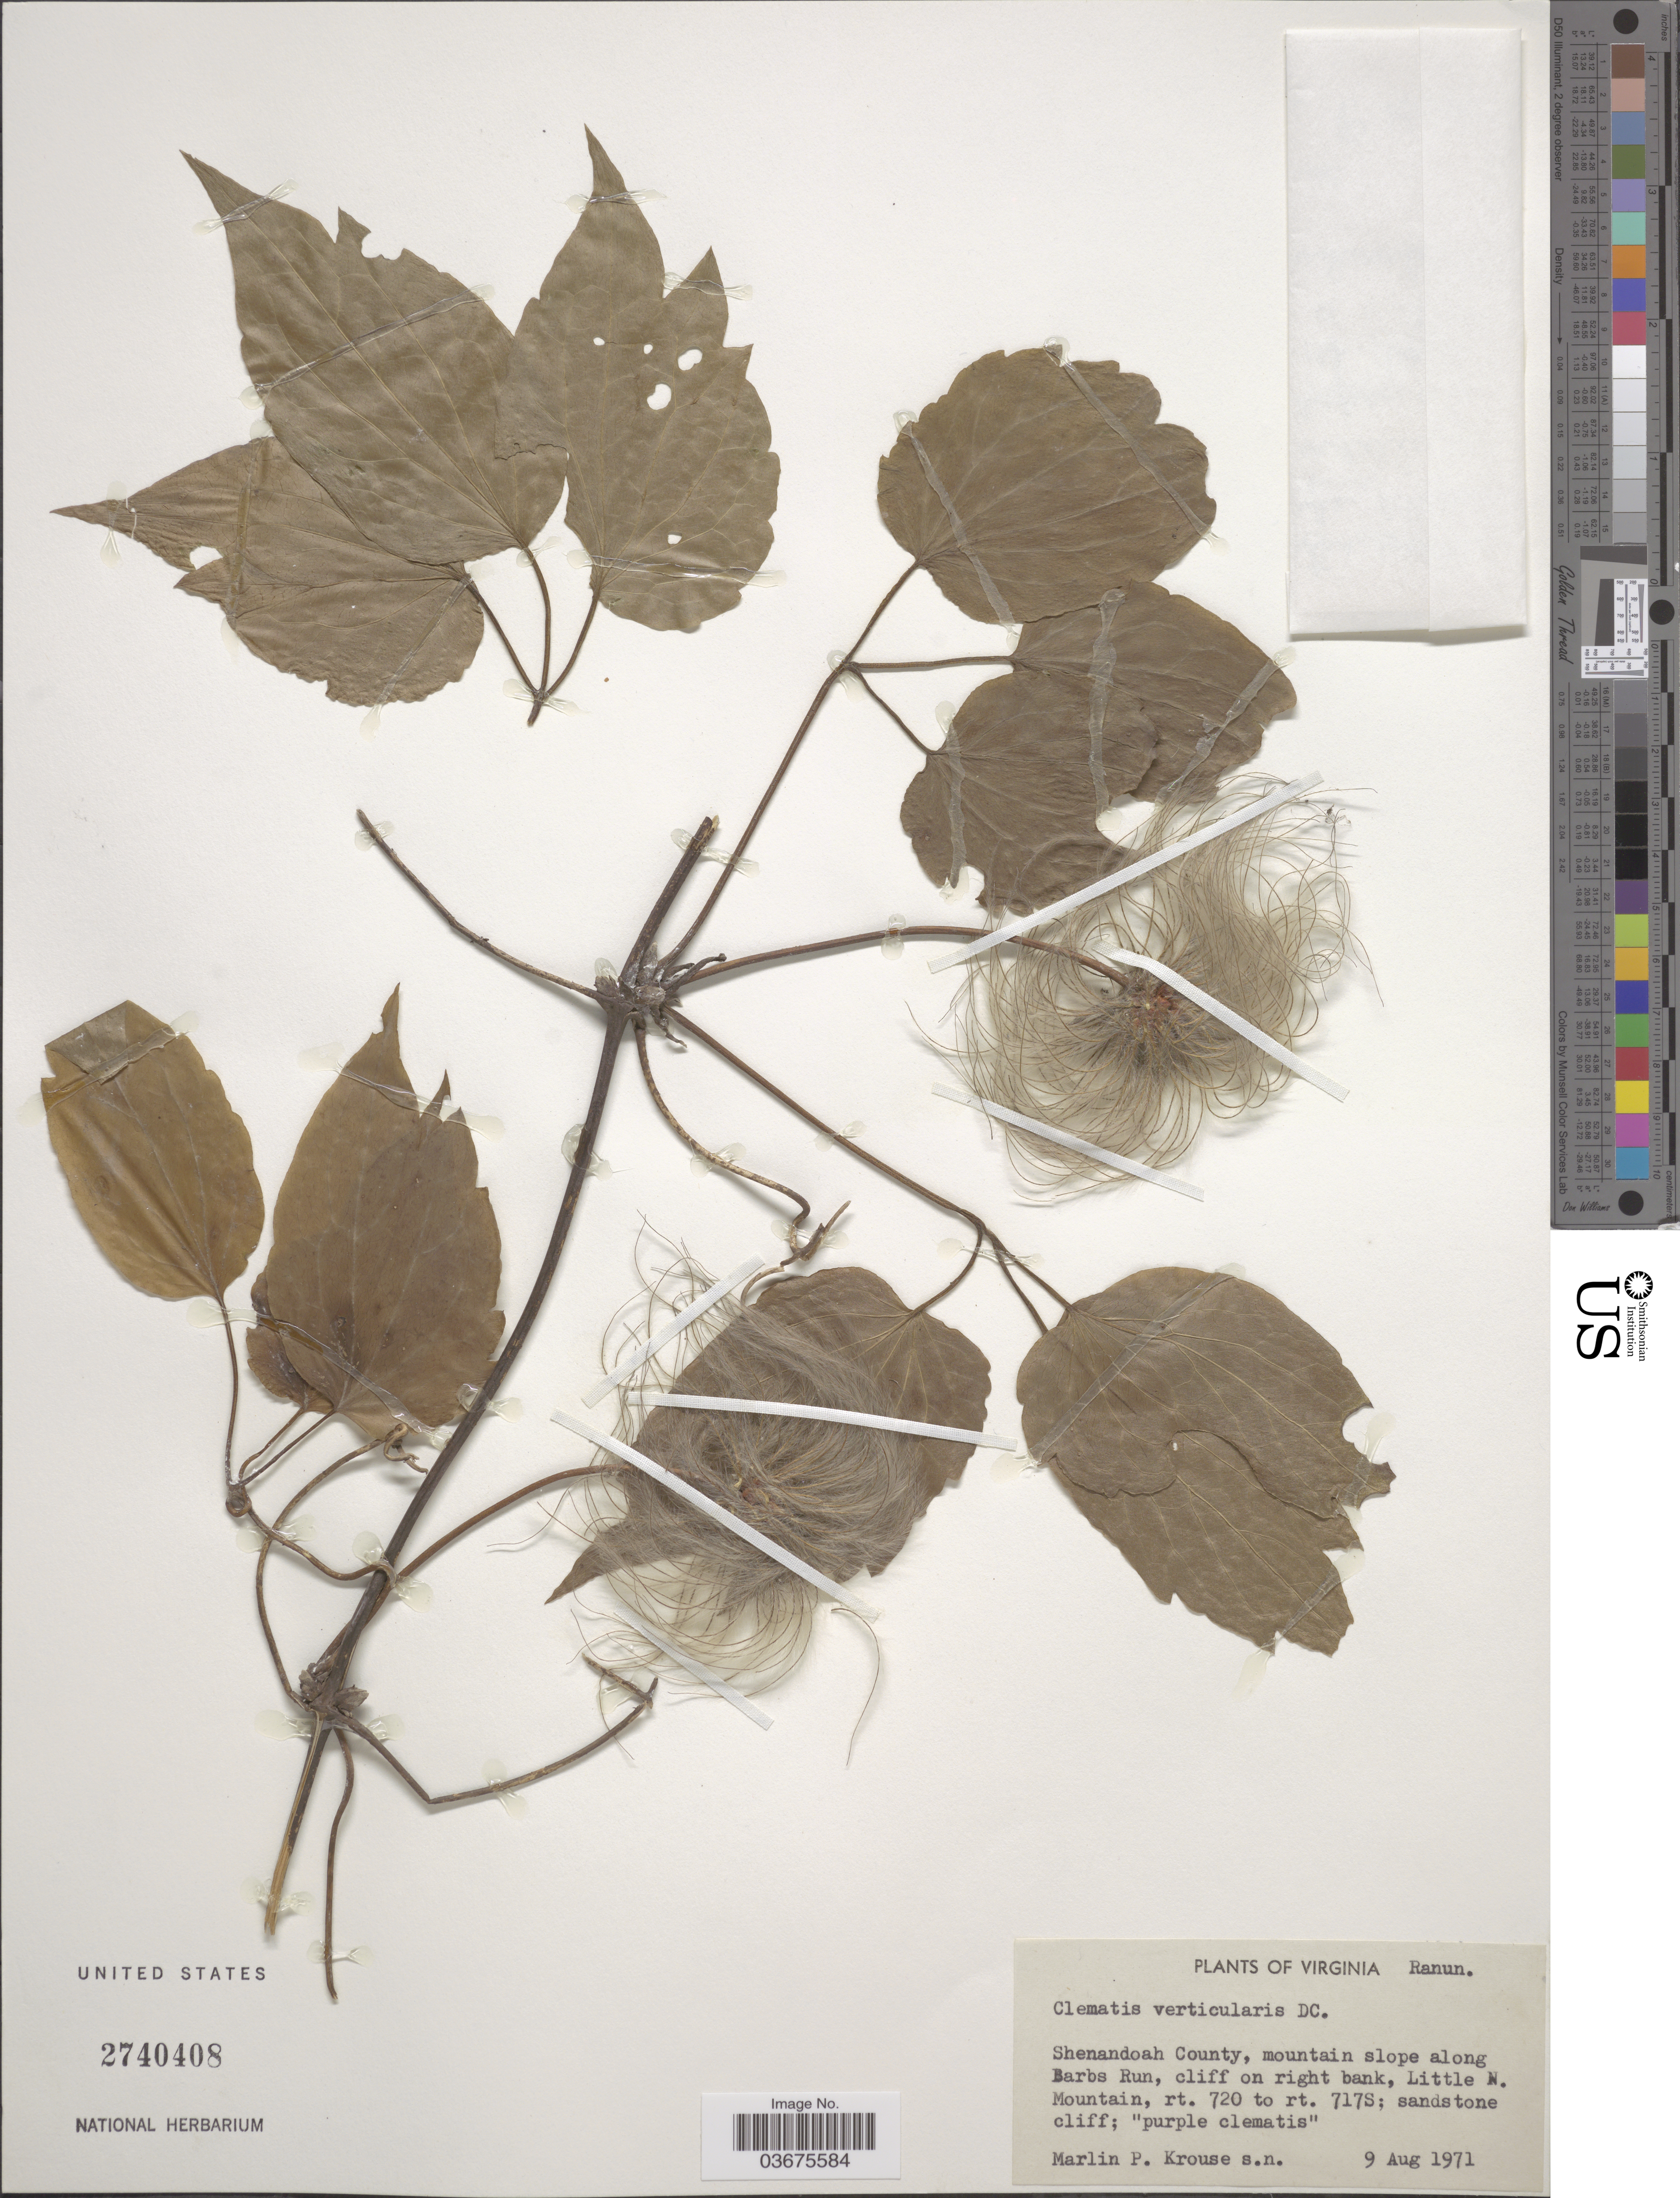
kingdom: Plantae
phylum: Tracheophyta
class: Magnoliopsida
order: Ranunculales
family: Ranunculaceae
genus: Clematis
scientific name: Clematis verticillaris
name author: DC.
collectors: M. Krouse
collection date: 1971-08-09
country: United States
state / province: Virginia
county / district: Shenandoah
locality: Shenandoah County, mountain slope along Barbs Run, cliff on right bank, Little N. Mountain, rt. 720 to rt. 717S.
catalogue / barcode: US 2740408